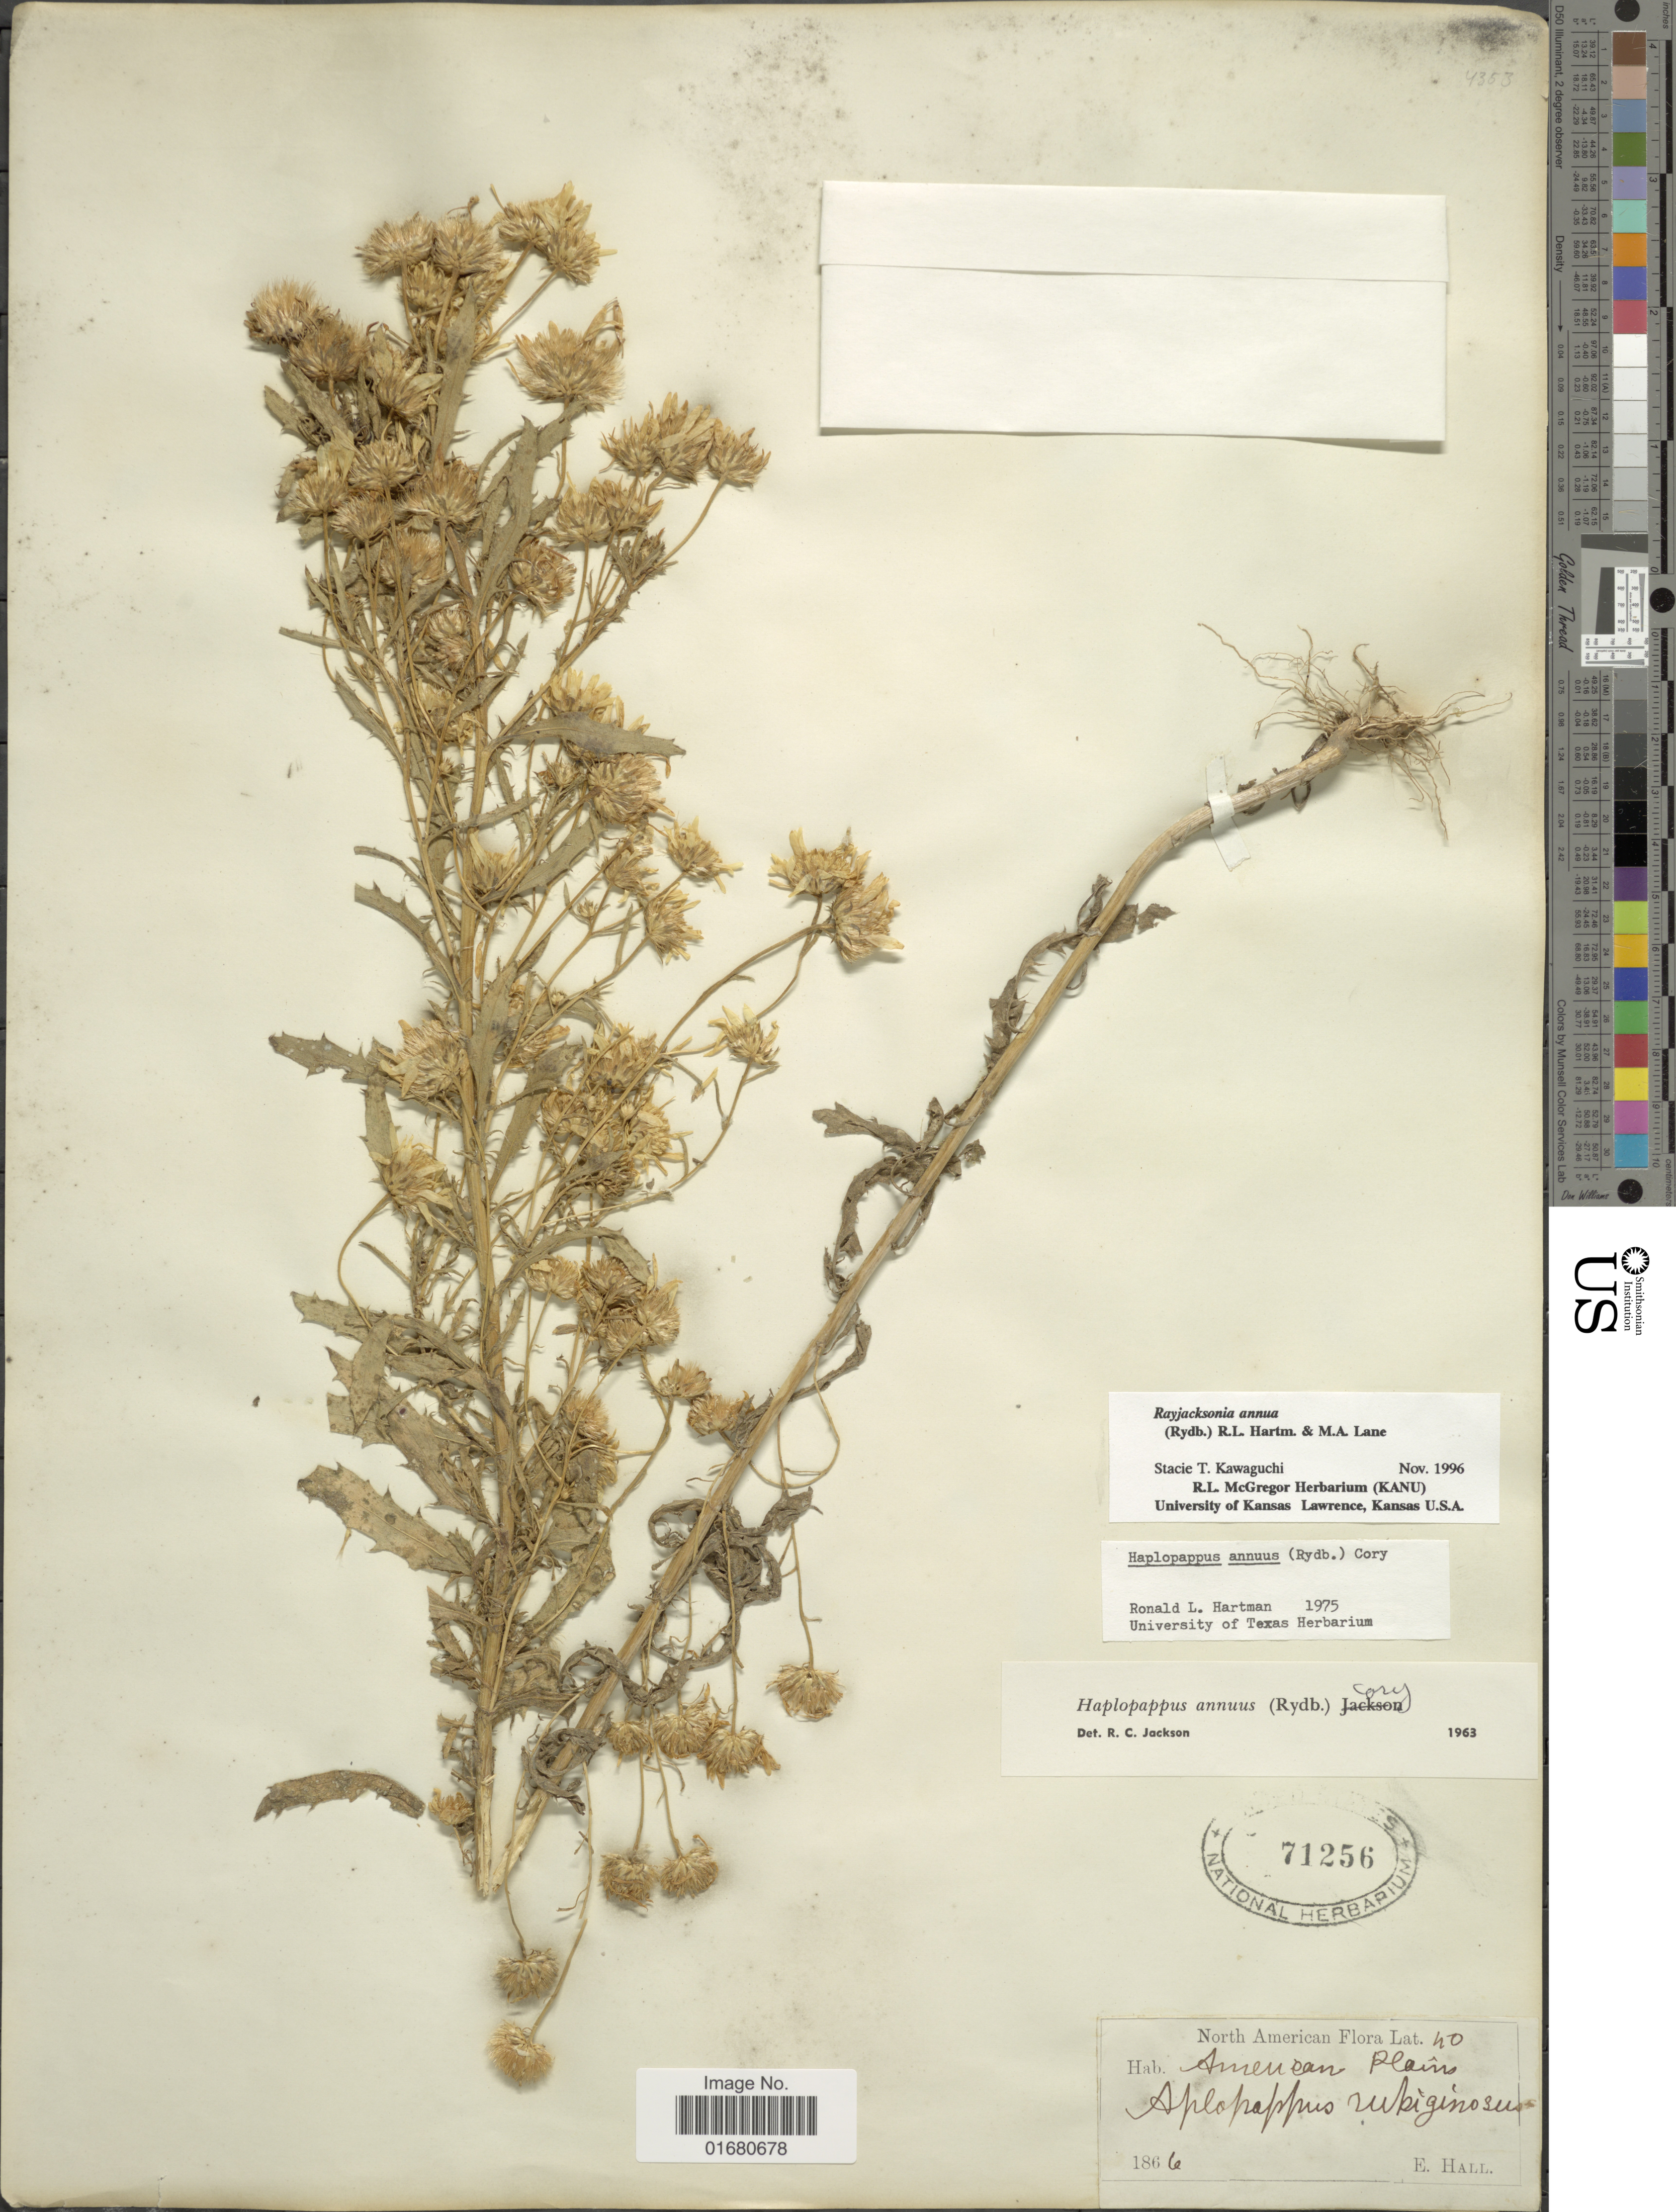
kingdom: Plantae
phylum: Tracheophyta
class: Magnoliopsida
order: Asterales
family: Asteraceae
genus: Rayjacksonia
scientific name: Rayjacksonia annua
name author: (Rydb.) R.L. Hartm. & M.A. Lane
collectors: E. Hall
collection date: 1866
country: United States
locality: American plains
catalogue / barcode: US 71256